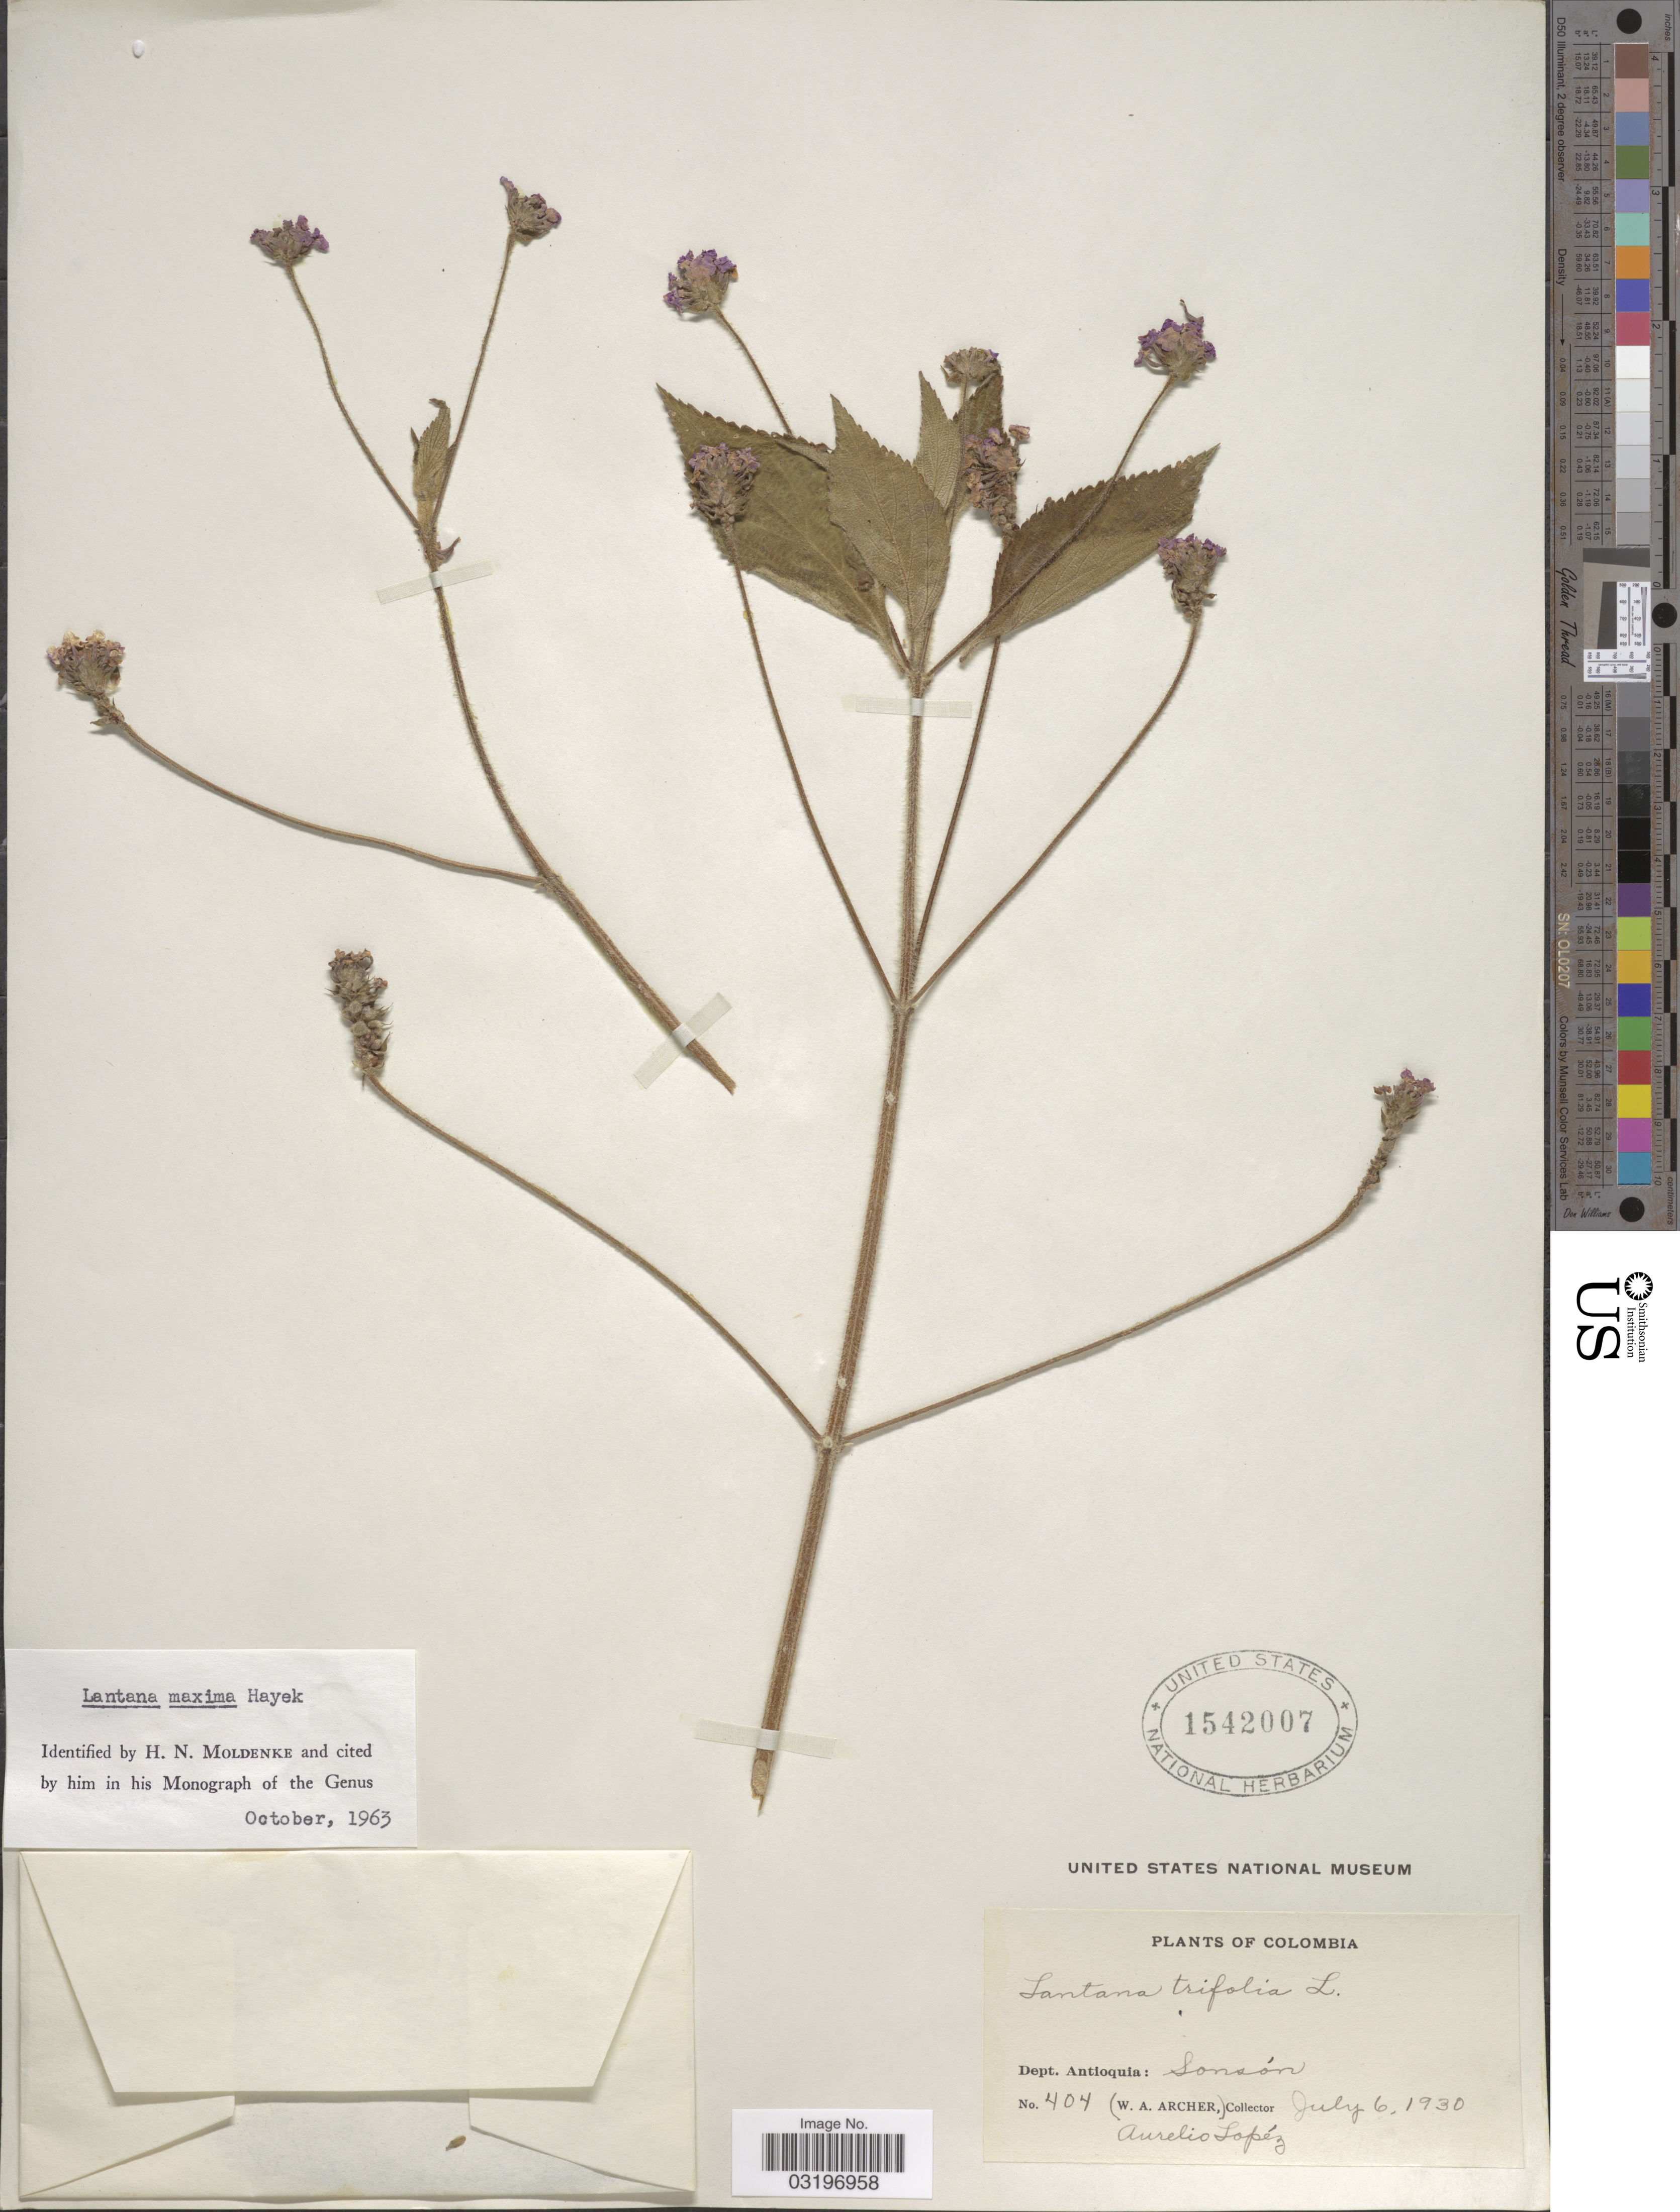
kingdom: Plantae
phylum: Tracheophyta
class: Magnoliopsida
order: Lamiales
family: Verbenaceae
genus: Lantana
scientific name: Lantana maxima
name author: Hayek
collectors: A. López & W. Archer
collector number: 404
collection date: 1930-07-06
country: Colombia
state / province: Antioquia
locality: Dept. Antioquia: Sonsón.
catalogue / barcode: US 1542007